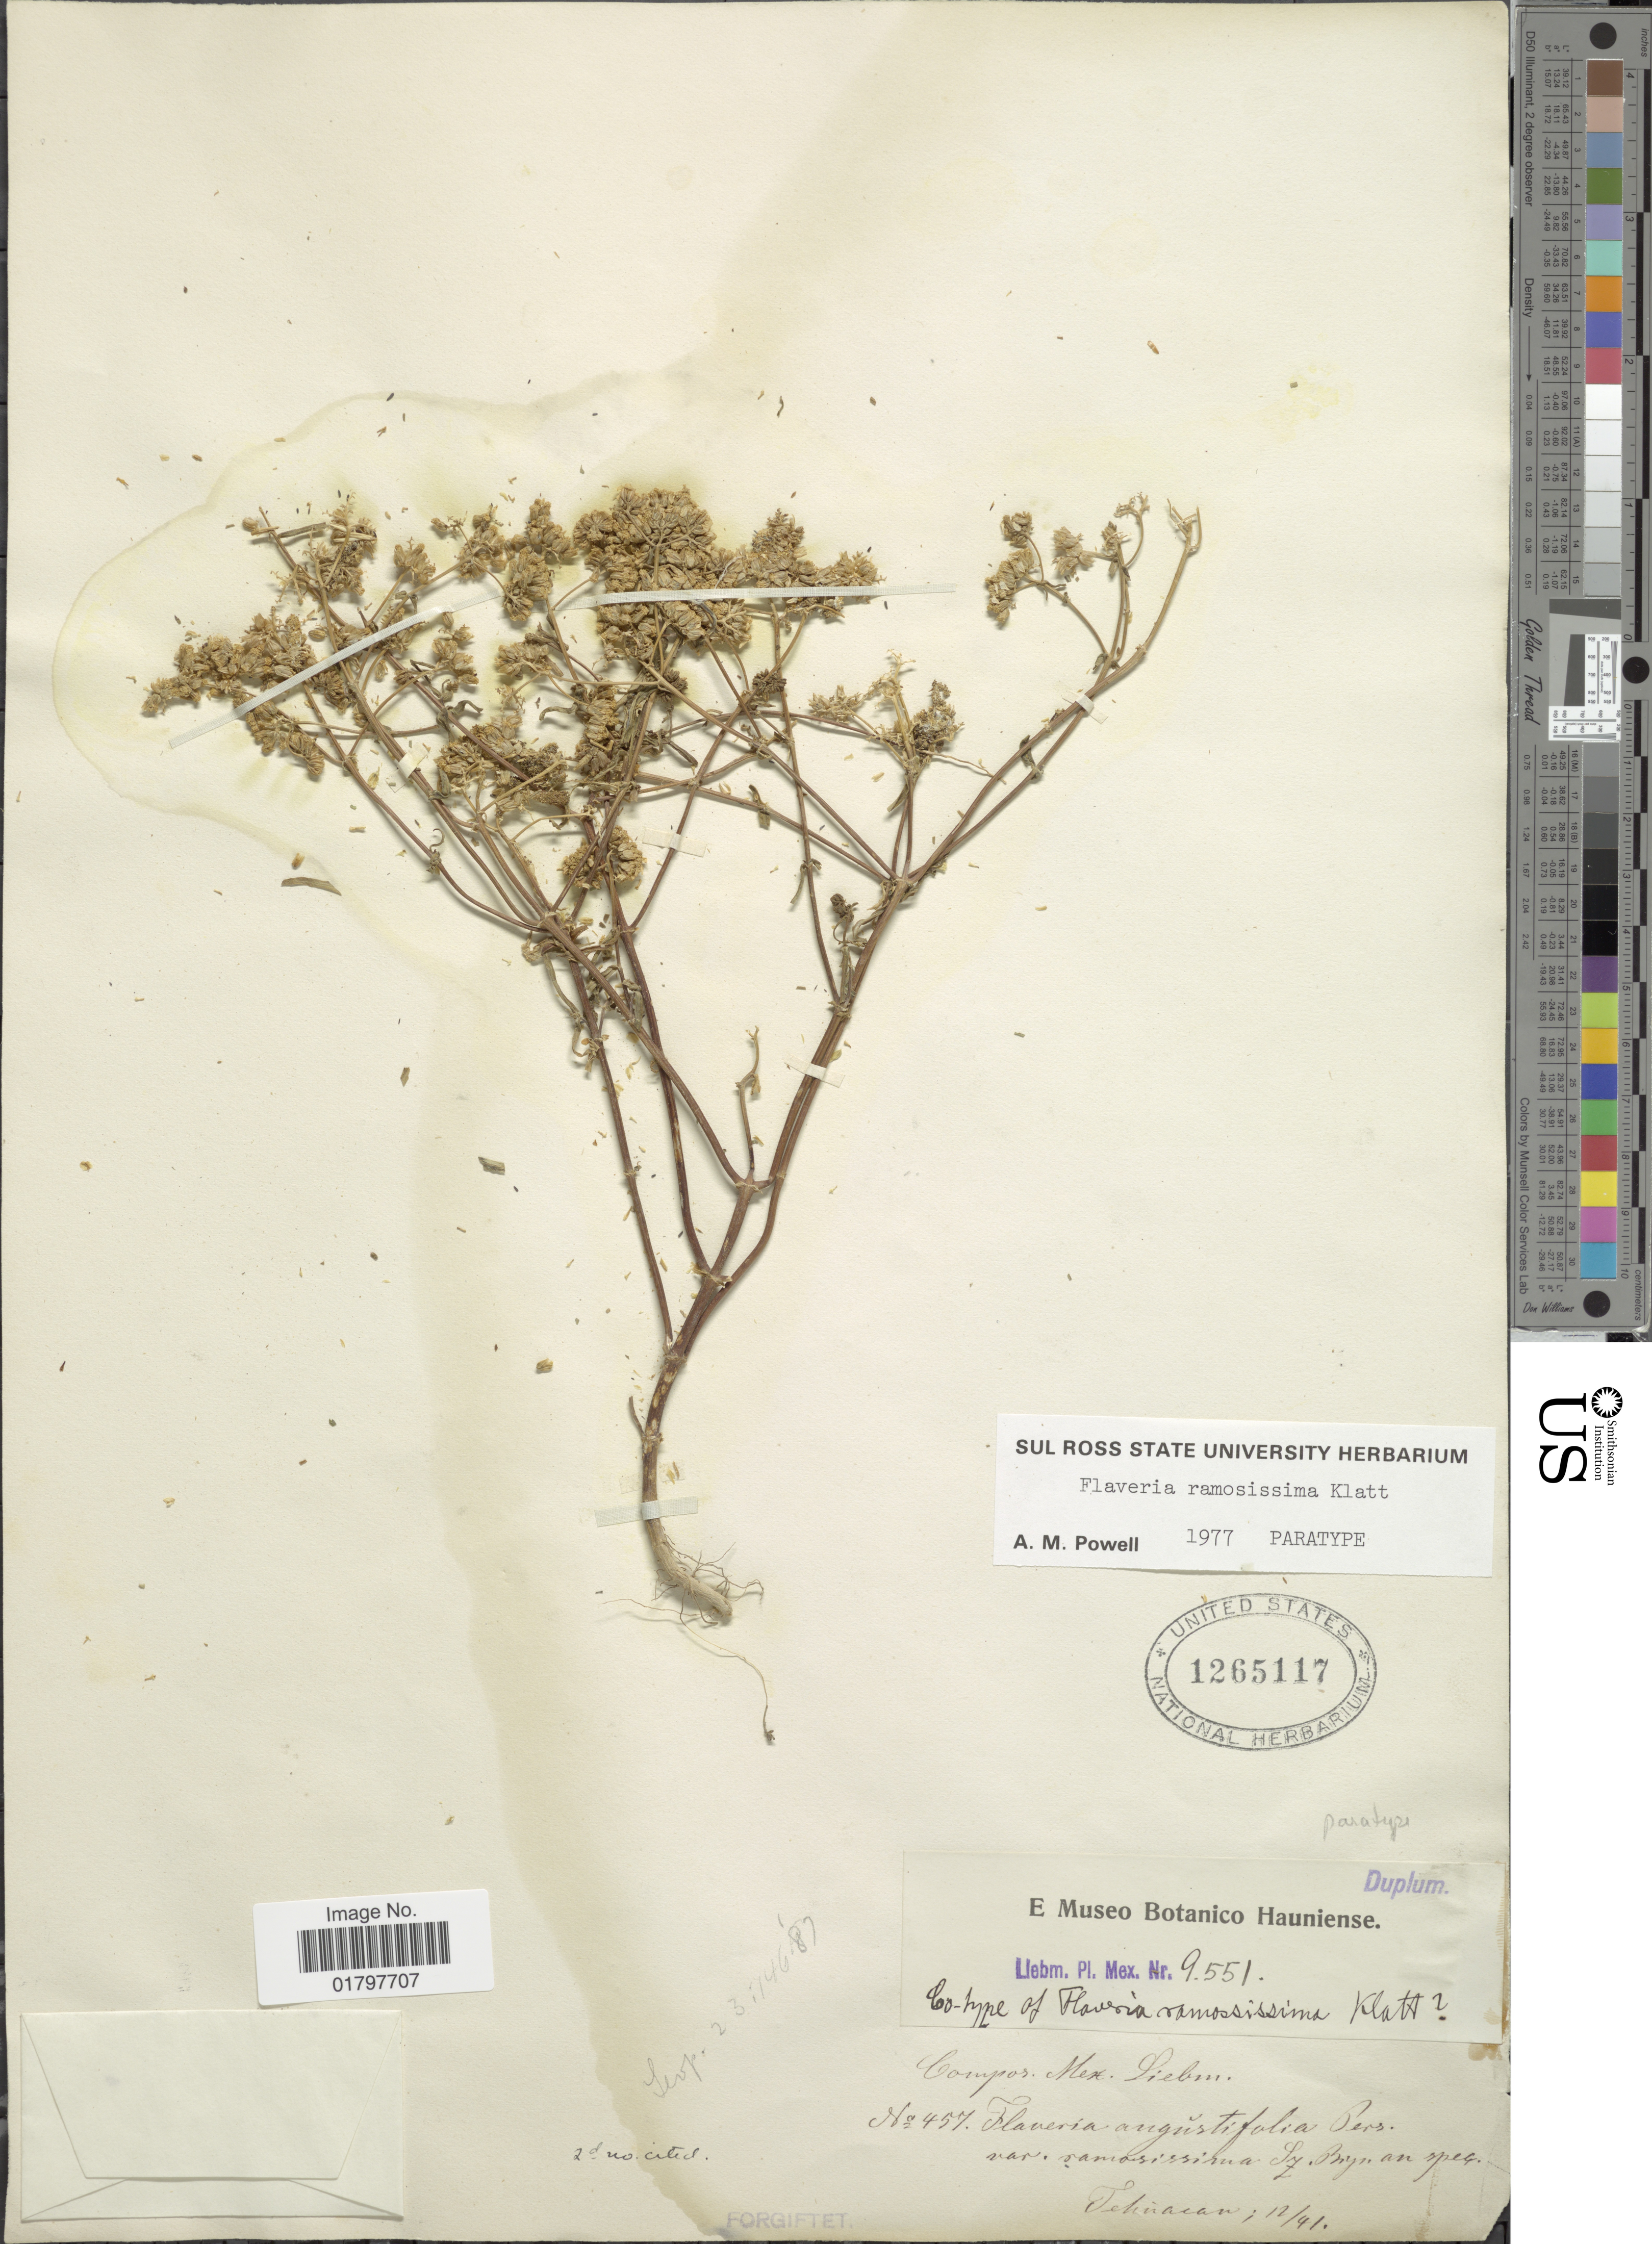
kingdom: Plantae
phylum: Tracheophyta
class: Magnoliopsida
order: Asterales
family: Asteraceae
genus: Flaveria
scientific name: Flaveria ramosissima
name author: Klatt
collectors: Liebmann, --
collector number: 457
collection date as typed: Transcribed d/m/y: /12/41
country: Mexico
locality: Tehuacan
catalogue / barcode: US 1265117